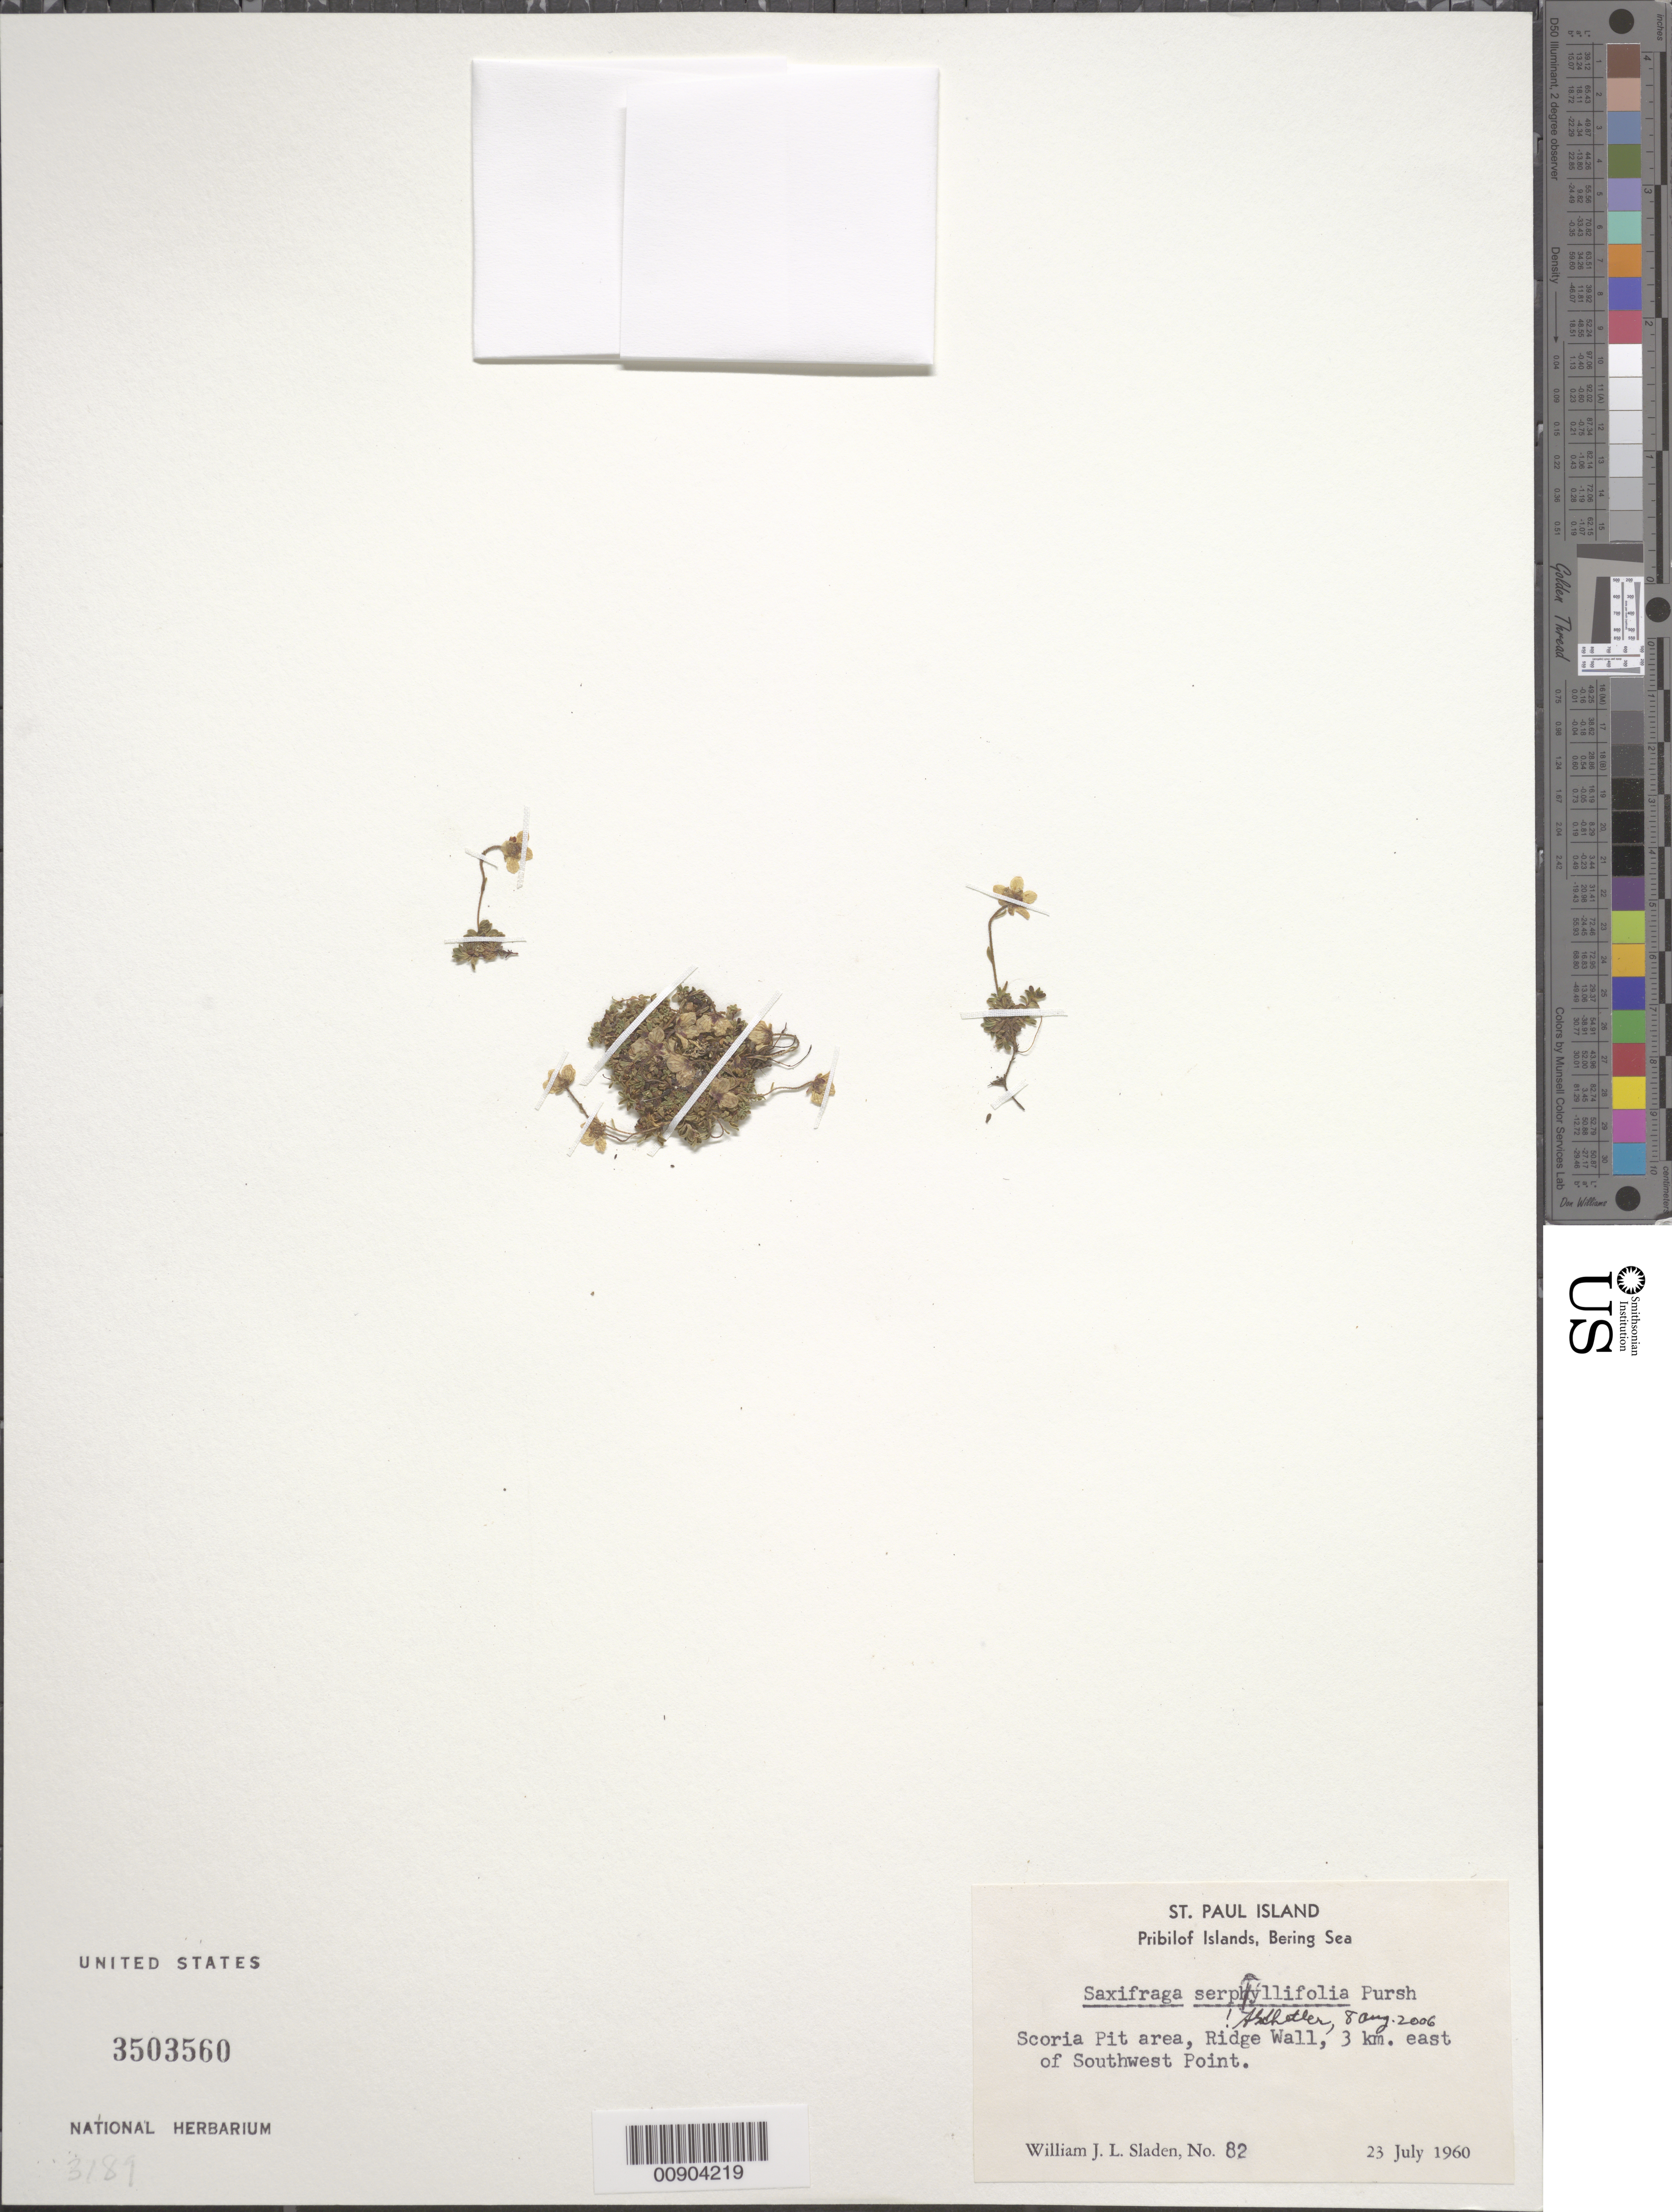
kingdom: Plantae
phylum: Tracheophyta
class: Magnoliopsida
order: Saxifragales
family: Saxifragaceae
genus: Saxifraga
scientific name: Saxifraga serpyllifolia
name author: Pursh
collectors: W. Sladen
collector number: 82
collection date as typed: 23 Jul 1960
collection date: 1960-07-23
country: United States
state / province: Alaska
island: St. Paul Island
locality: Scoria Pit area, Ridge Wall, 3 km. east of Southwest Point., Bering Sea, Pribilof Islands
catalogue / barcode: US 3503560